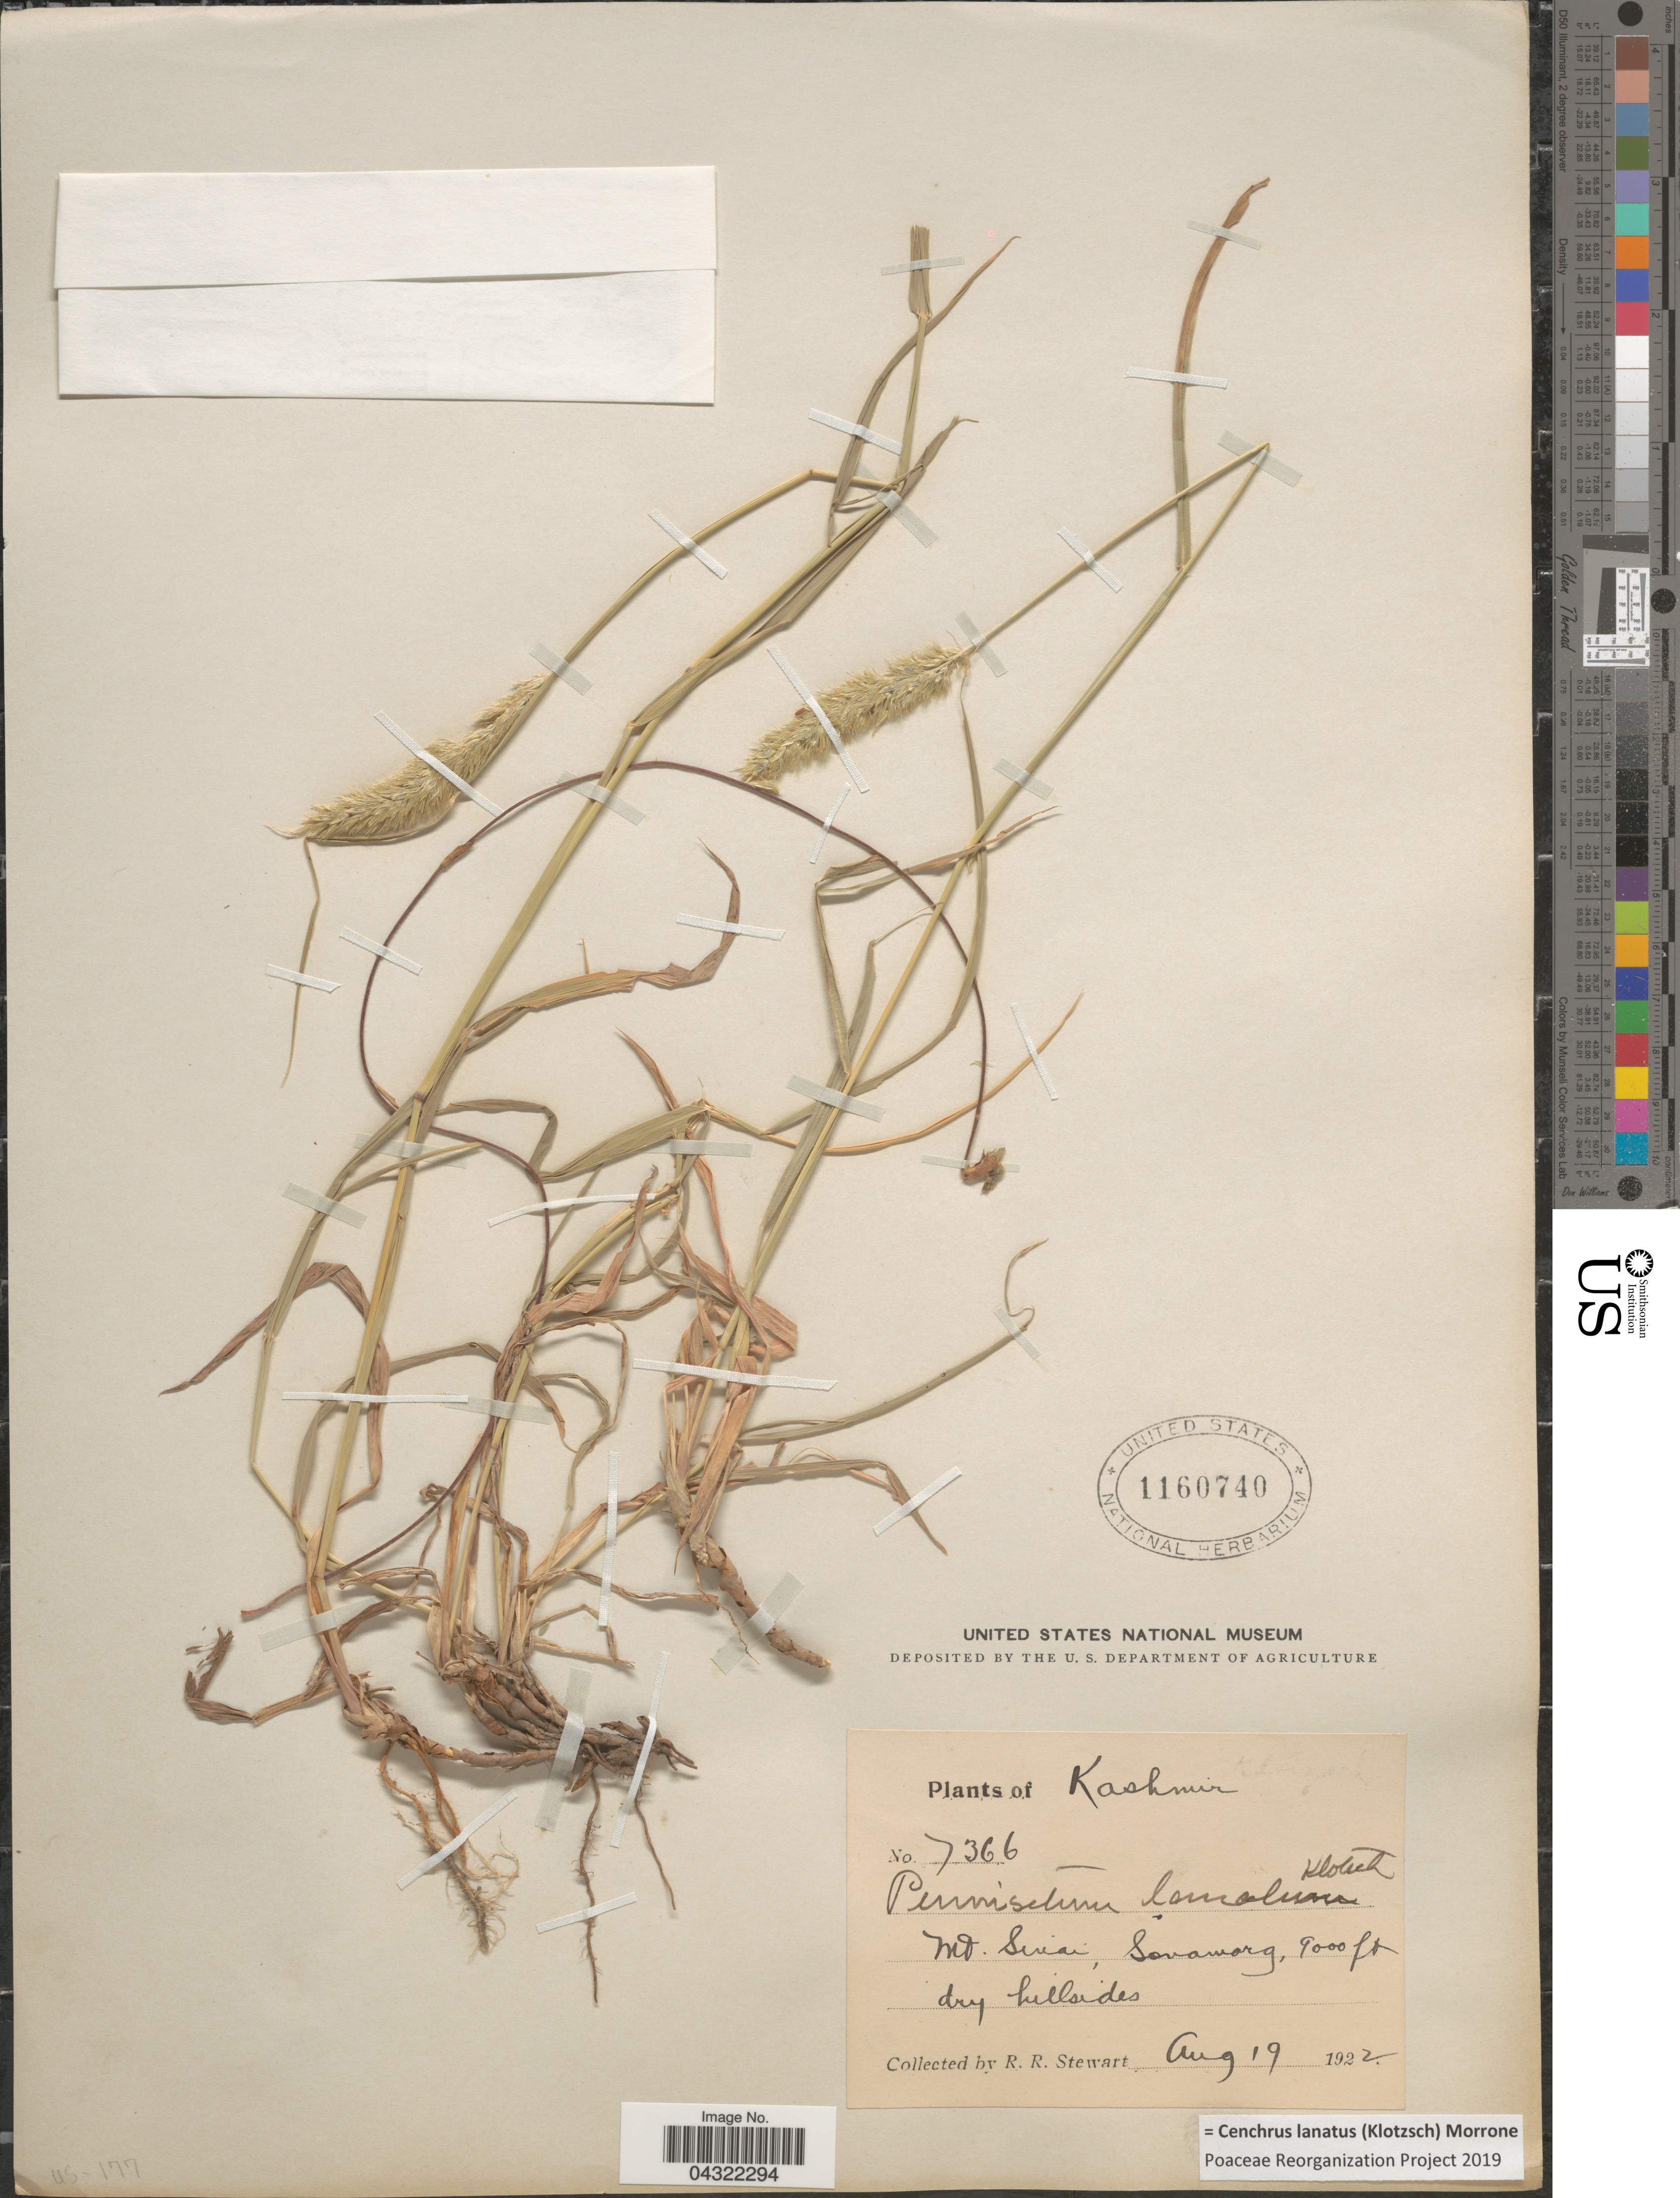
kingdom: Plantae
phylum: Tracheophyta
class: Liliopsida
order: Poales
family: Poaceae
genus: Cenchrus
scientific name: Cenchrus lanatus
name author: (Klotzsch) Morrone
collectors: R. Stewart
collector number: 7366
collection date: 1922-08-19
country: India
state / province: Jammu and Kashmir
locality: Kashmir. Mt. Sinai [interpreted], Sonamarg.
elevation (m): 2743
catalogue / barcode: US 1160740